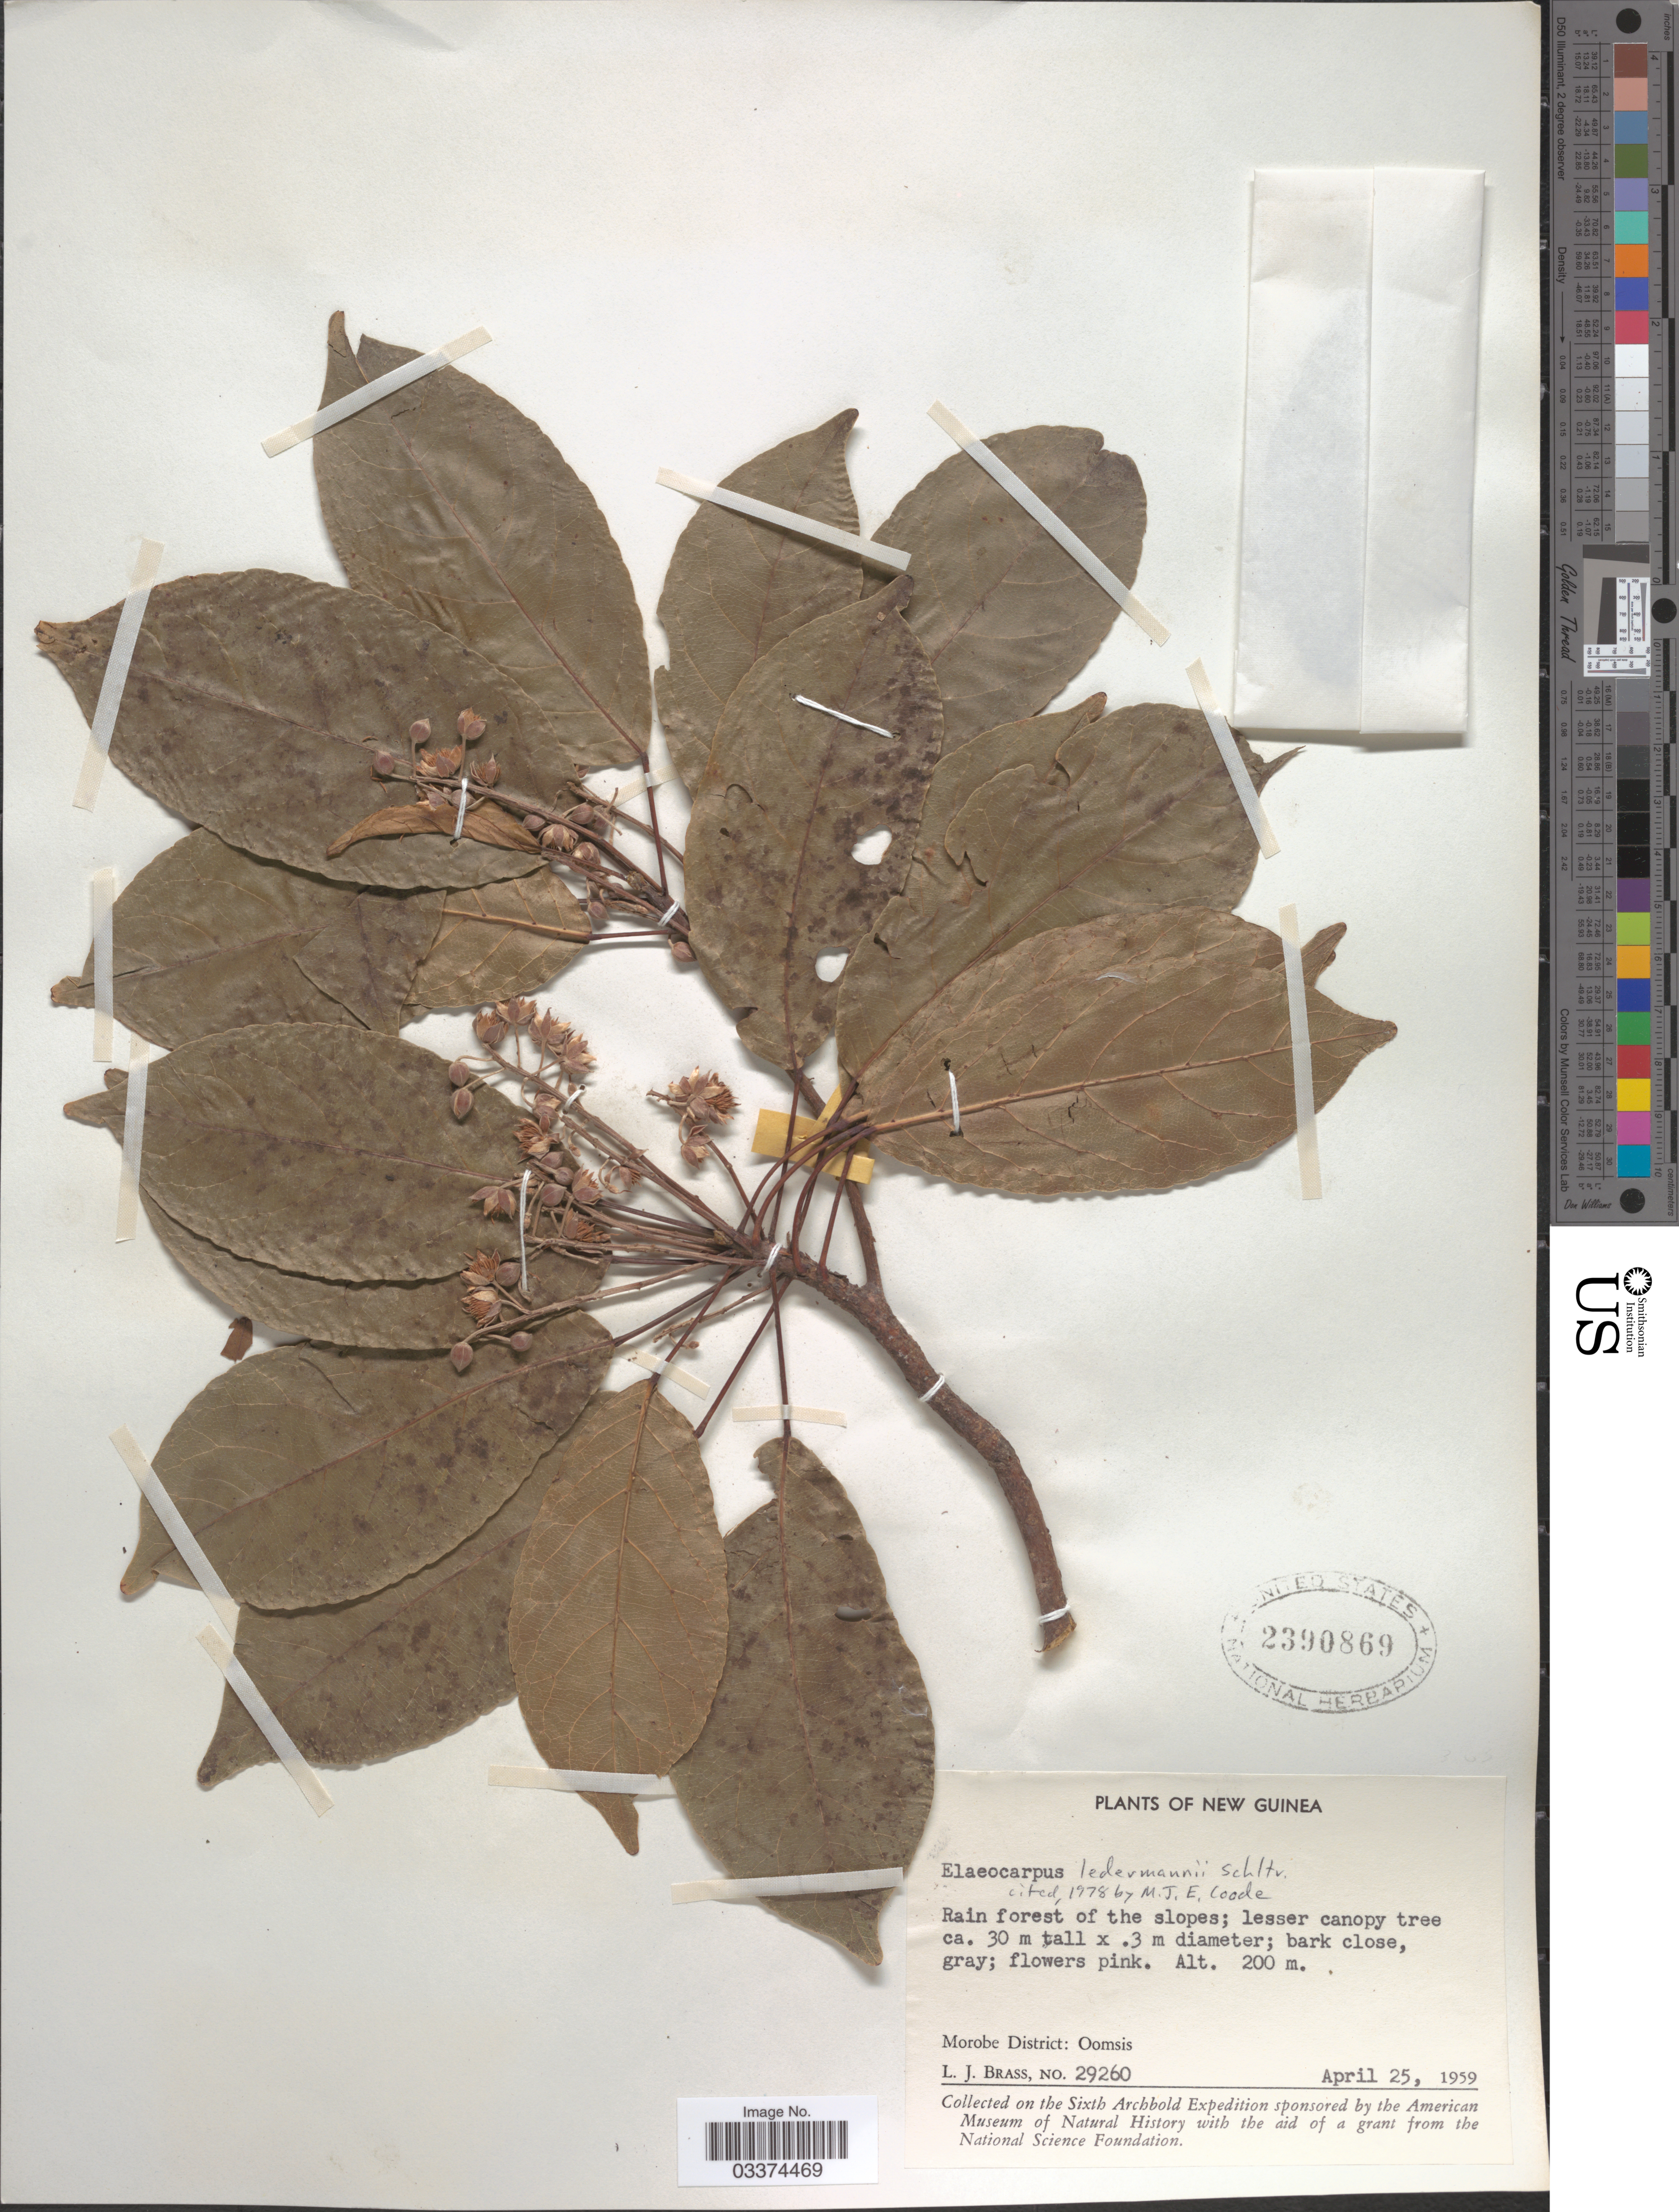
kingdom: Plantae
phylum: Tracheophyta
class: Magnoliopsida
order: Oxalidales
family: Elaeocarpaceae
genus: Elaeocarpus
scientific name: Elaeocarpus ledermannii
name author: Schltr.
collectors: L. J. Brass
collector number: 29260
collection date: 1959-04-25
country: Papua New Guinea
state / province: Morobe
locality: New Guinea, Morobe District: Oomsis.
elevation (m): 200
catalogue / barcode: US 2390869